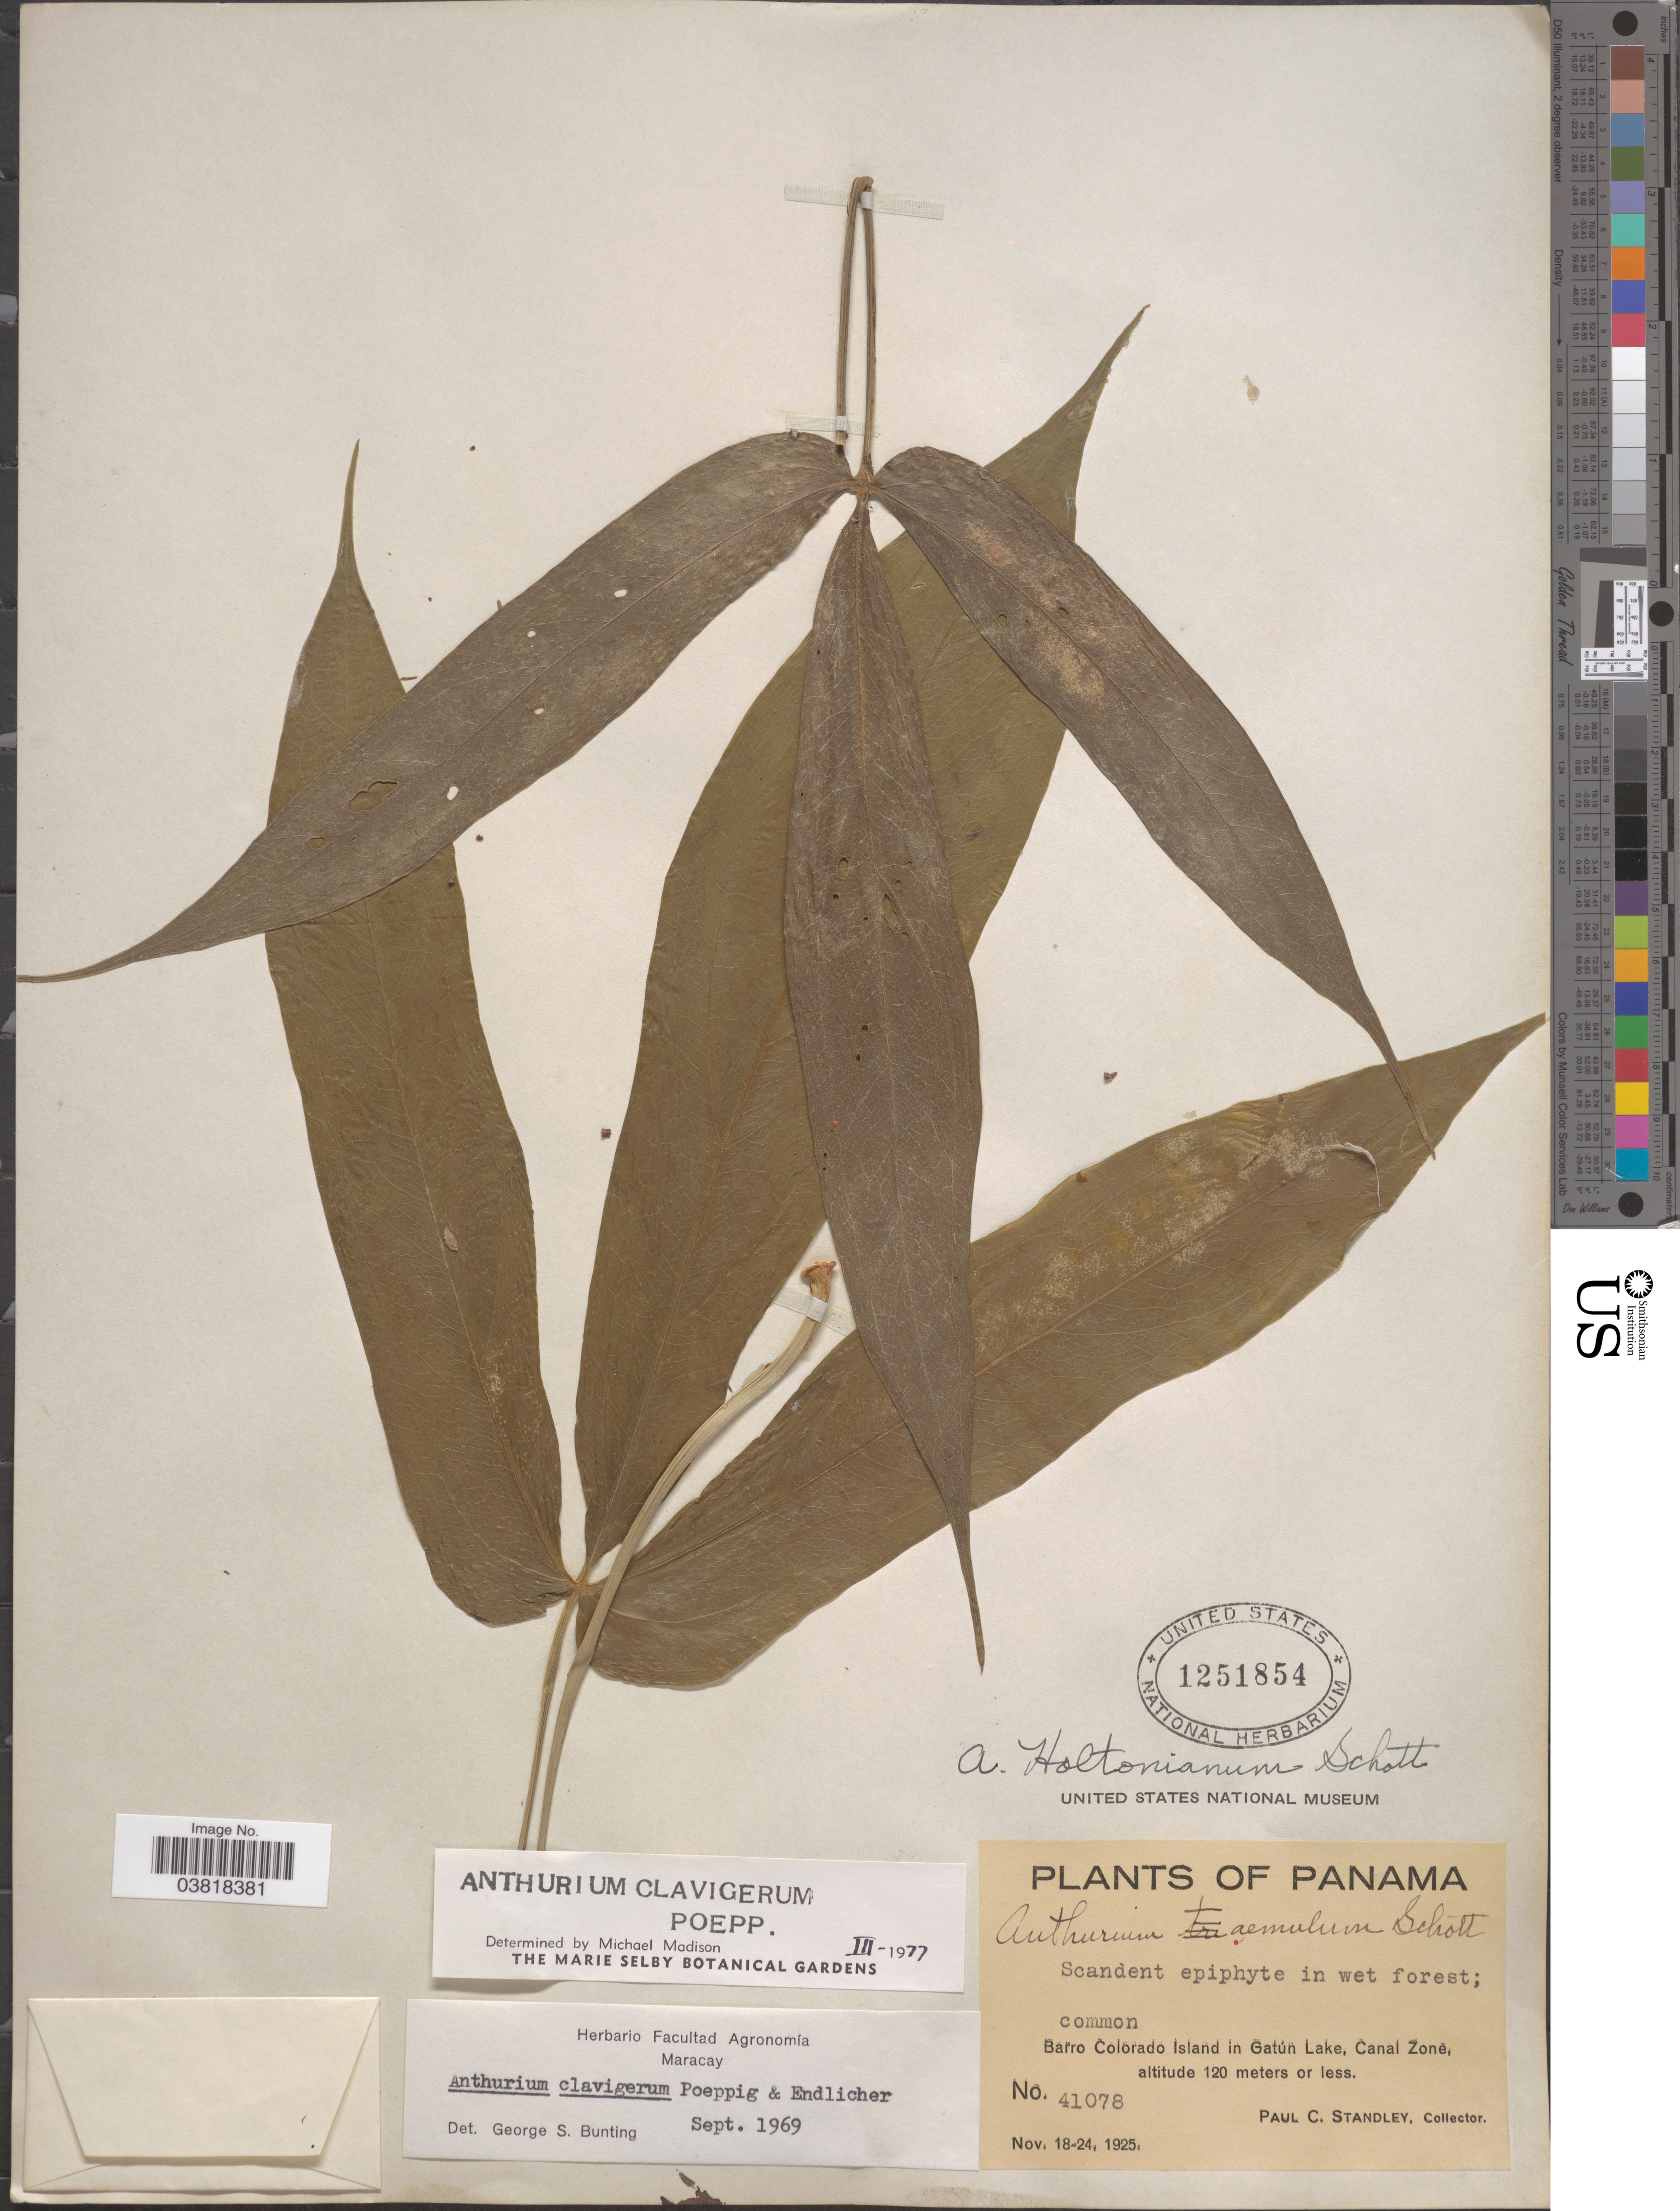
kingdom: Plantae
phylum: Tracheophyta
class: Liliopsida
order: Alismatales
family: Araceae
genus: Anthurium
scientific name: Anthurium clavigerum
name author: Poepp. & Endl.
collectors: P. C. Standley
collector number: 41078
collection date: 1925-11-18/1925-11-24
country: Panama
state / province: Panamá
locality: Barro Colorado Island in Gatún Lake, Canal Zone.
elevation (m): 120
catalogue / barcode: US 1251854